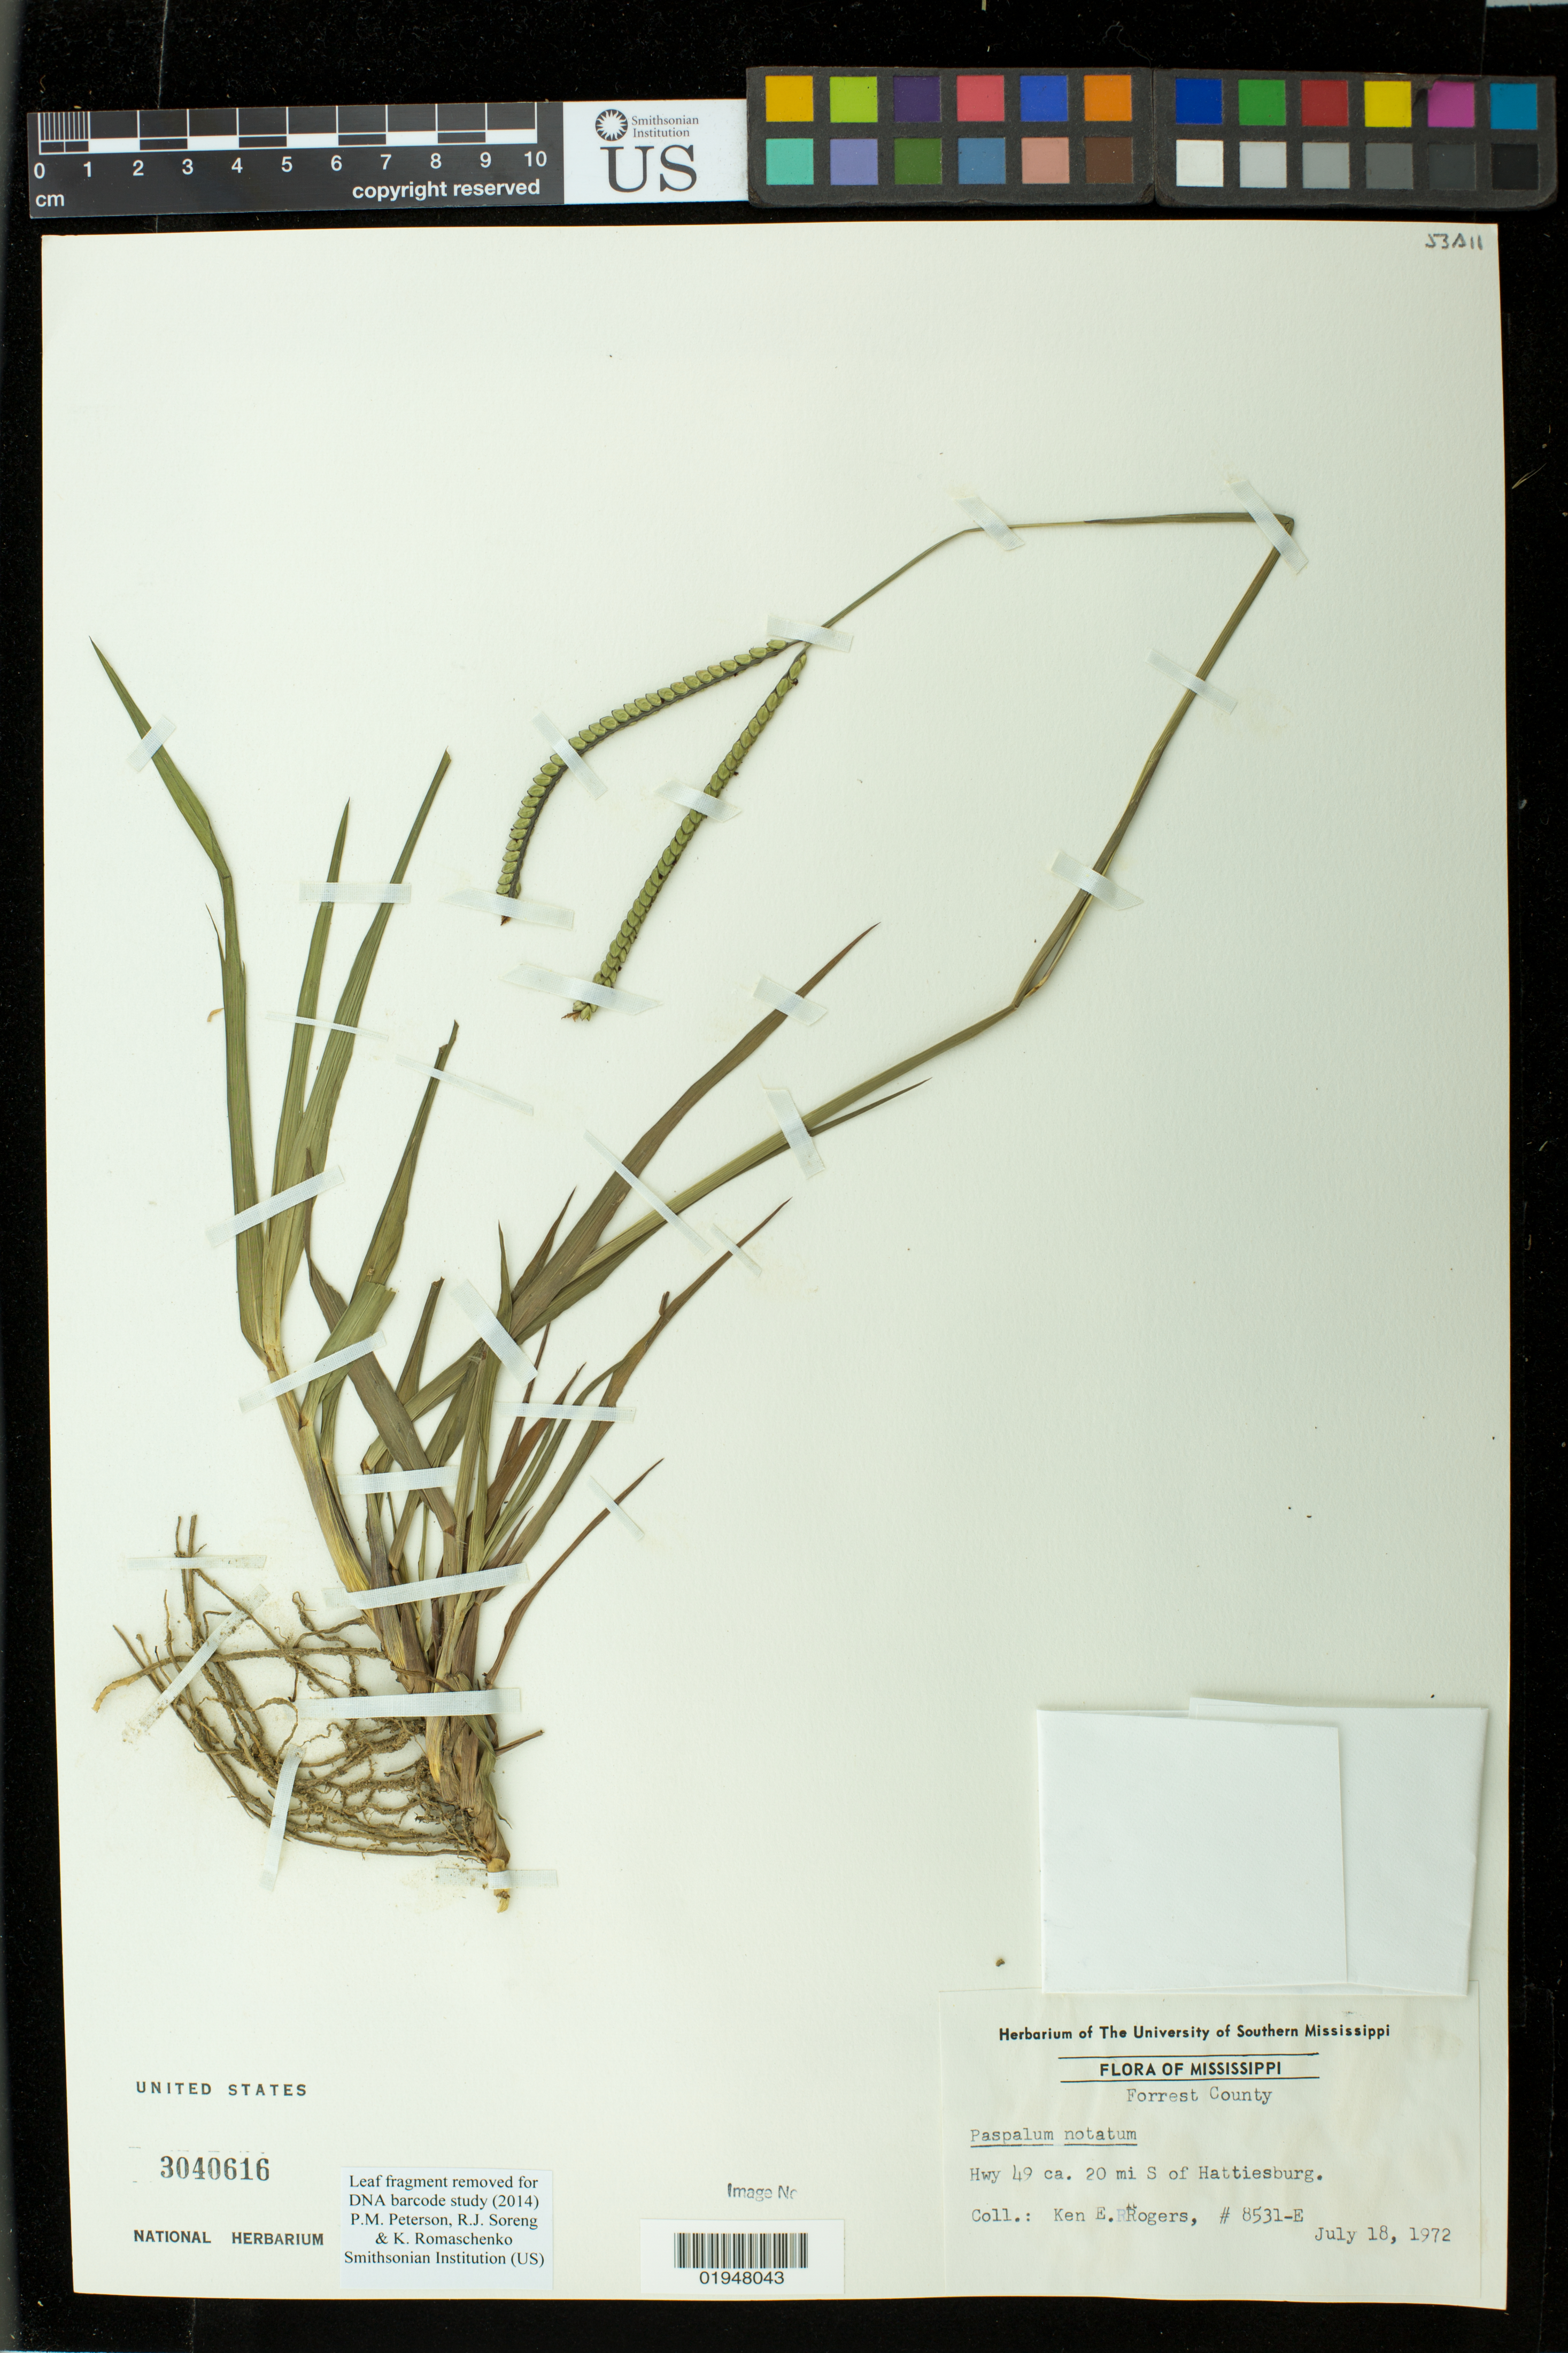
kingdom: Plantae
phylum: Tracheophyta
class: Liliopsida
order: Poales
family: Poaceae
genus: Paspalum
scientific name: Paspalum notatum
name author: Flüggé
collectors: K. Rogers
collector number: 8531-E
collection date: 1972-07-18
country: United States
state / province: Mississippi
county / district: Forrest County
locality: Hwy 49 ca. 20 mi S of Hattiesburg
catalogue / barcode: US 3040616